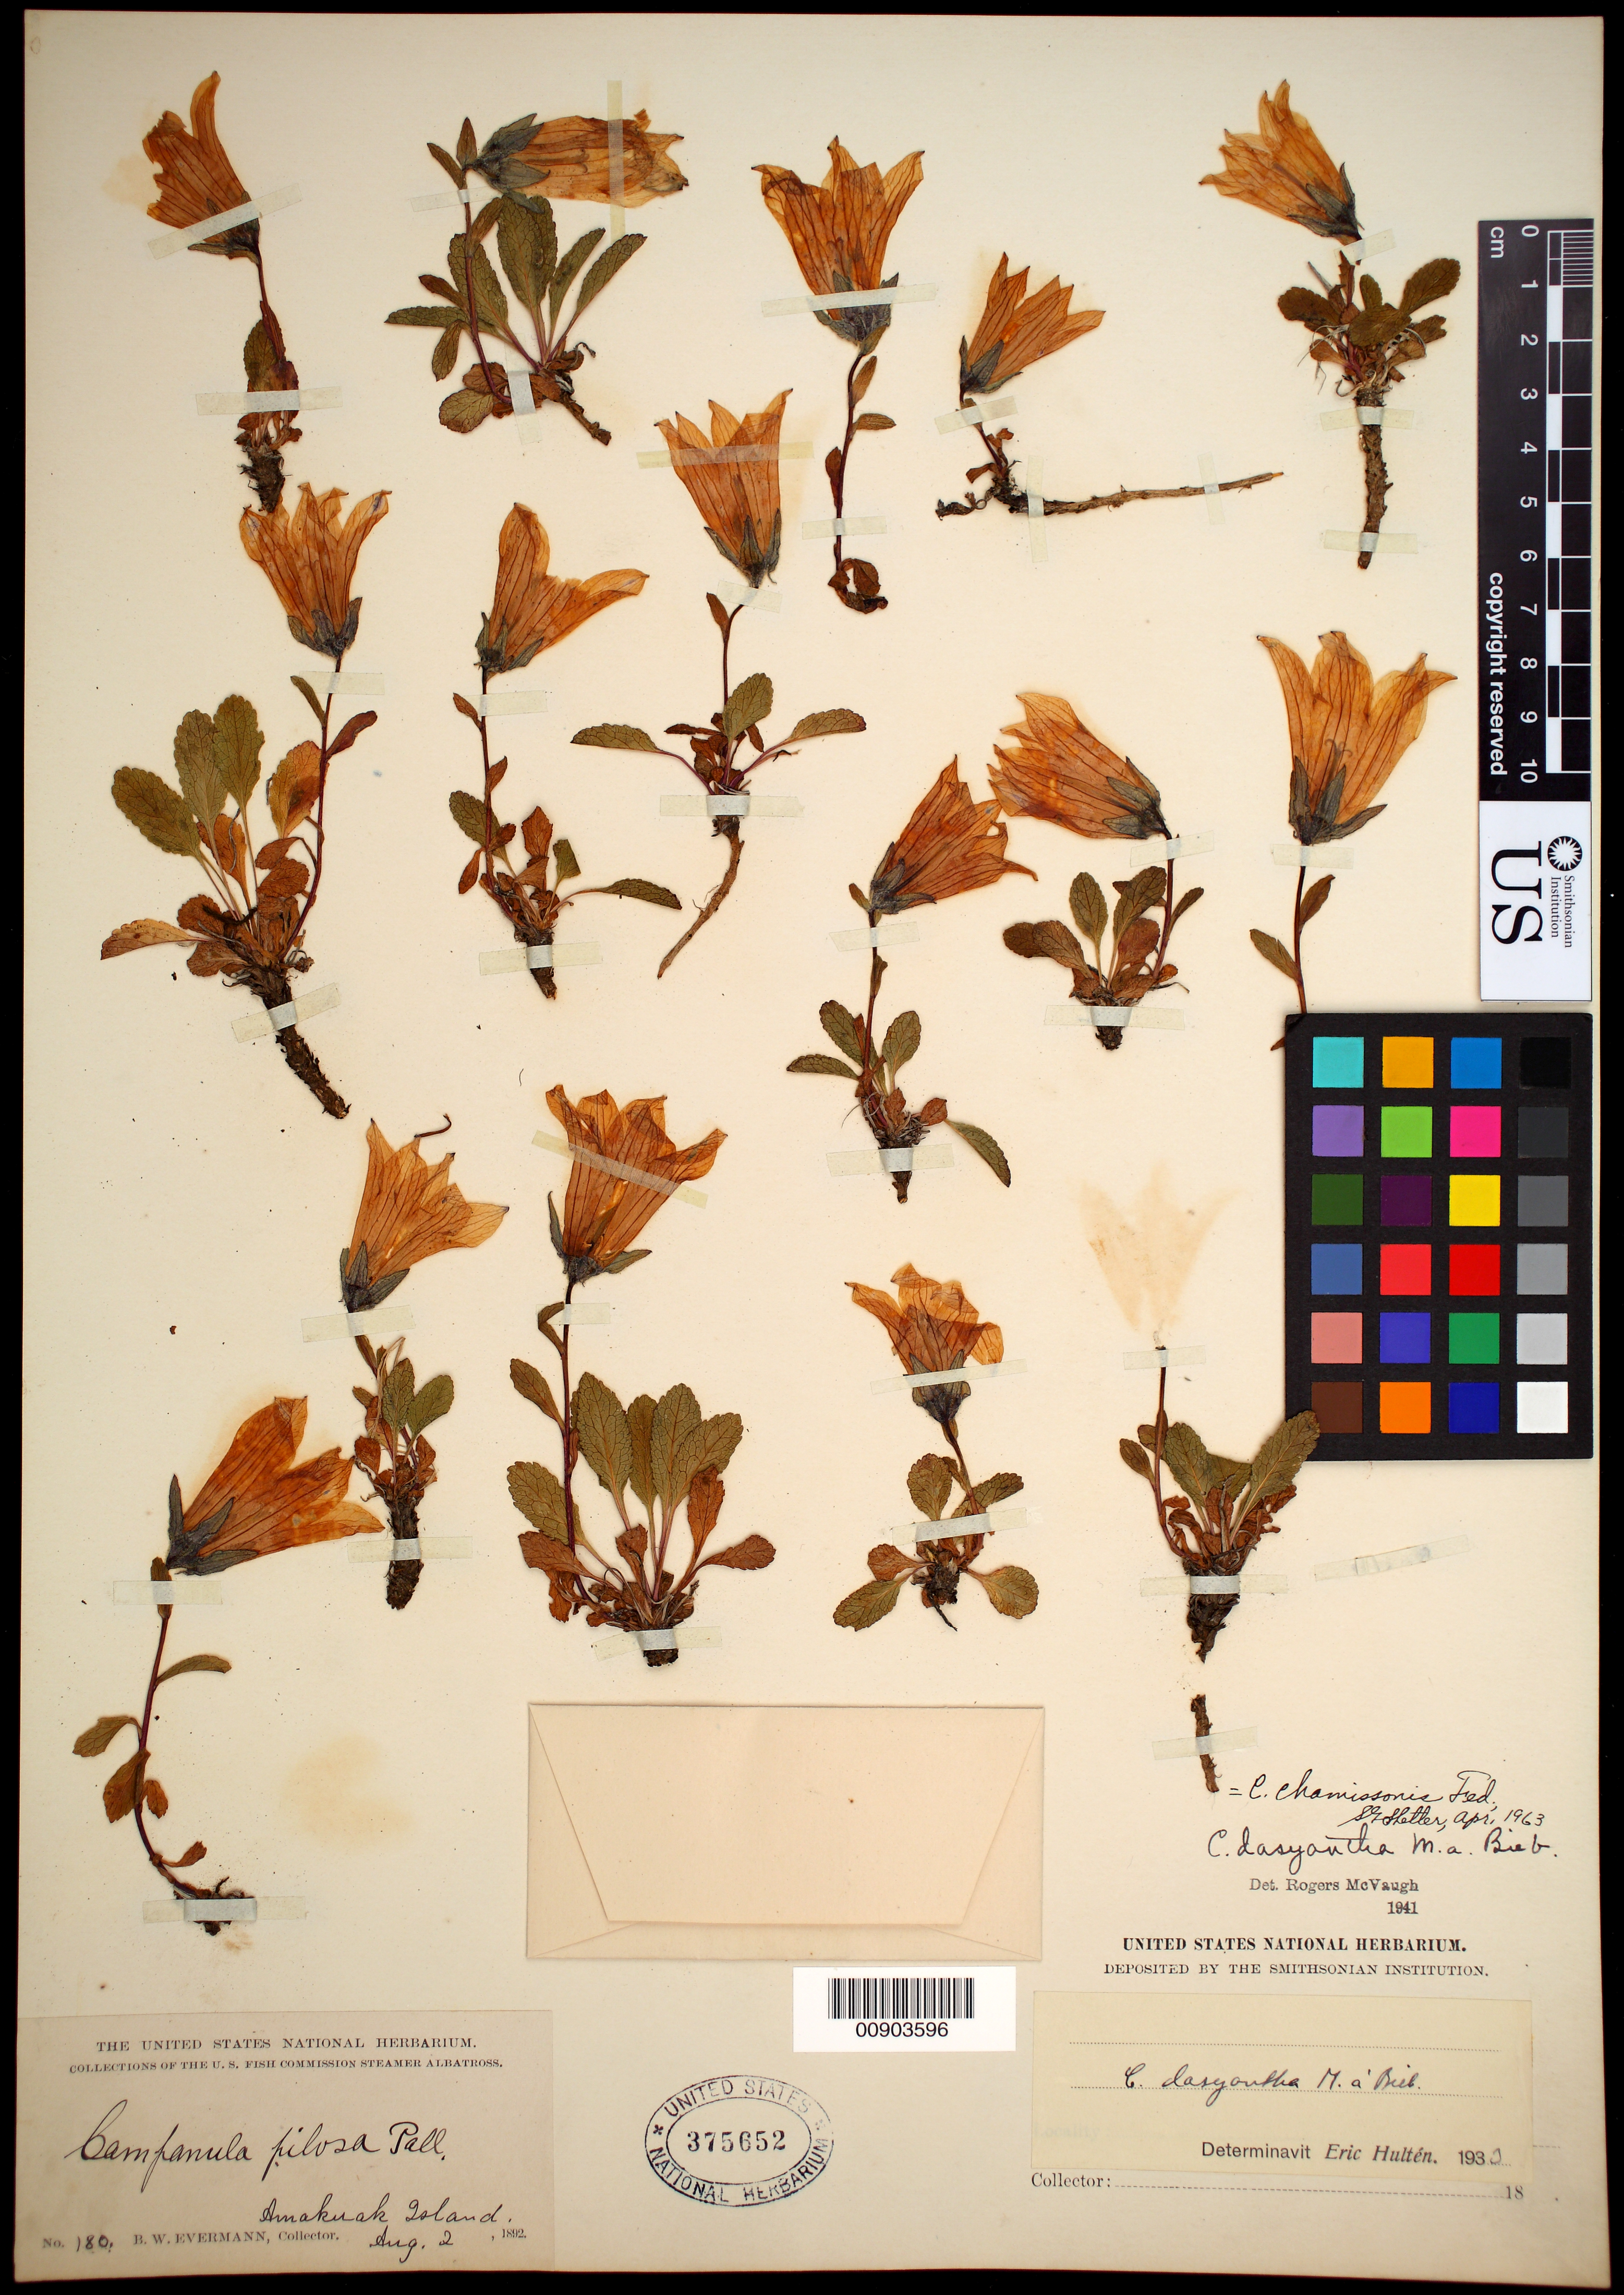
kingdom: Plantae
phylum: Tracheophyta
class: Magnoliopsida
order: Asterales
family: Campanulaceae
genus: Campanula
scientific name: Campanula chamissonis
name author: Fedorov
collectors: B. W. Evermann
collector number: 180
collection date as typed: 02 Aug 1892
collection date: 1892-08-02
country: United States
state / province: Alaska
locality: Amaknak Island.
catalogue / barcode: US 375652